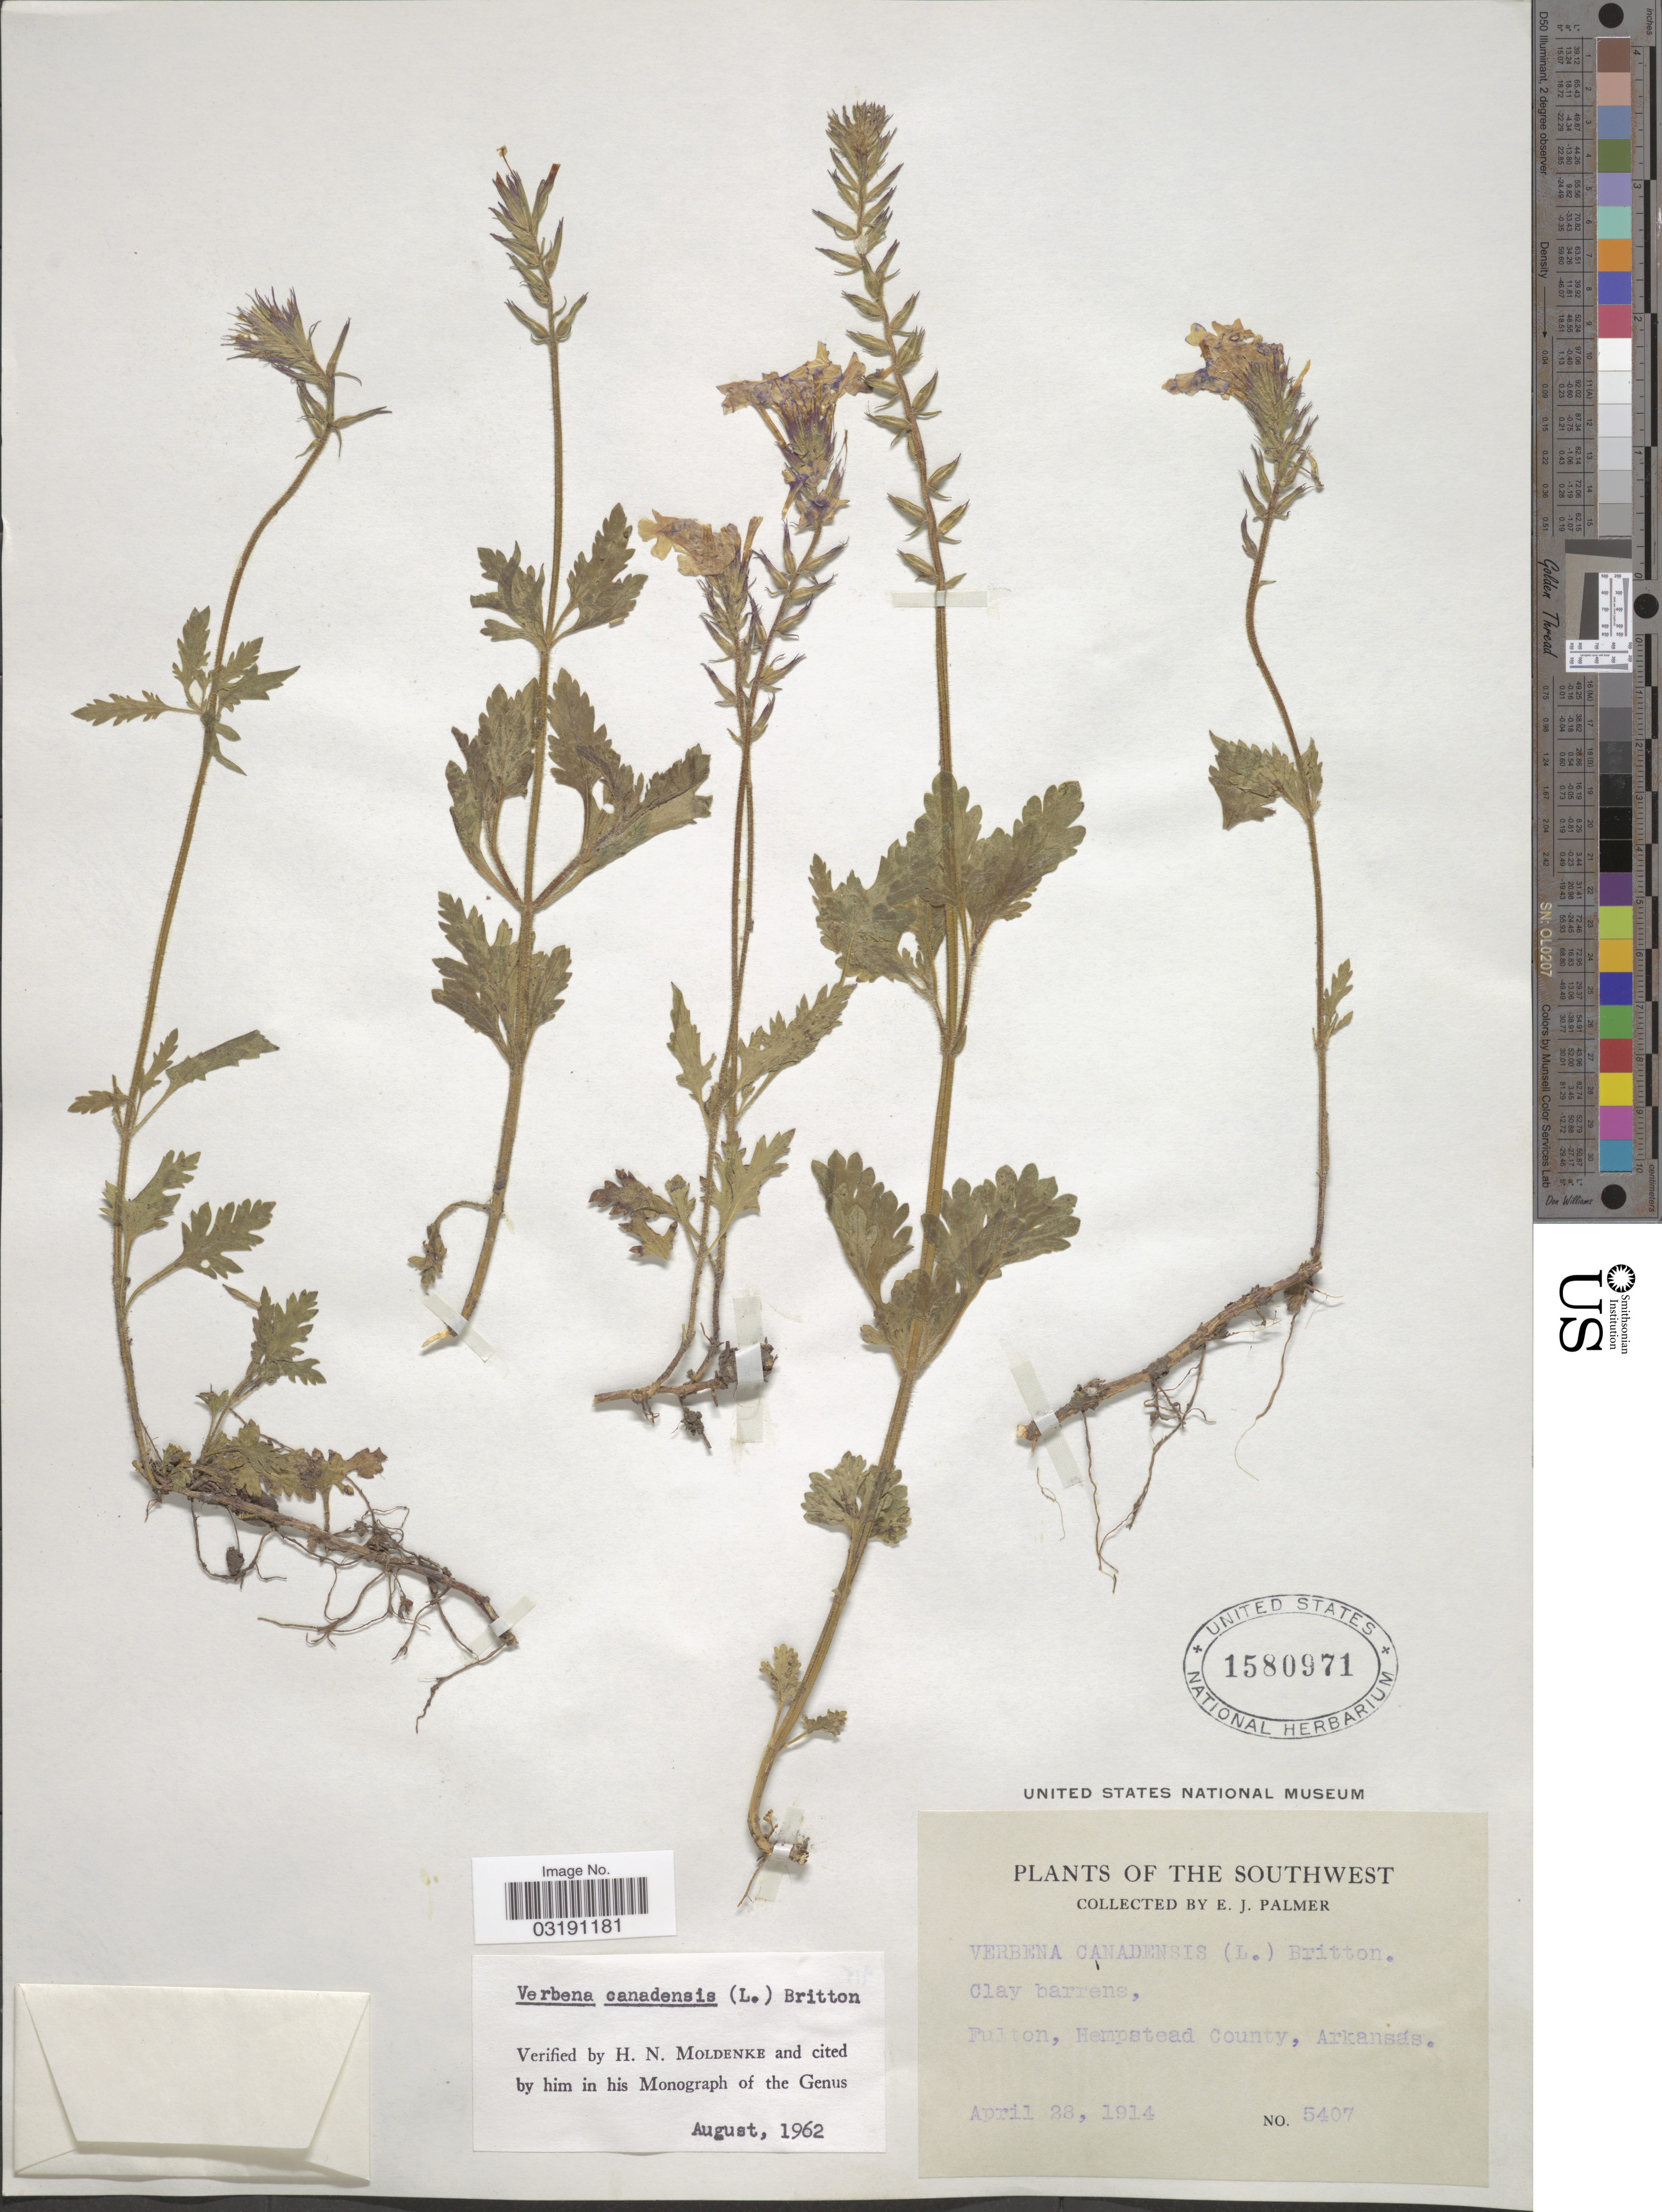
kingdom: Plantae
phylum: Tracheophyta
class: Magnoliopsida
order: Lamiales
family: Verbenaceae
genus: Verbena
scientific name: Verbena canadensis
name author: (L.) Britton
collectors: E. J. Palmer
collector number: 5407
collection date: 1914-04-28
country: United States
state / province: Arkansas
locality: The Southwest. Fulton, Hempstead County.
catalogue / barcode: US 1580971